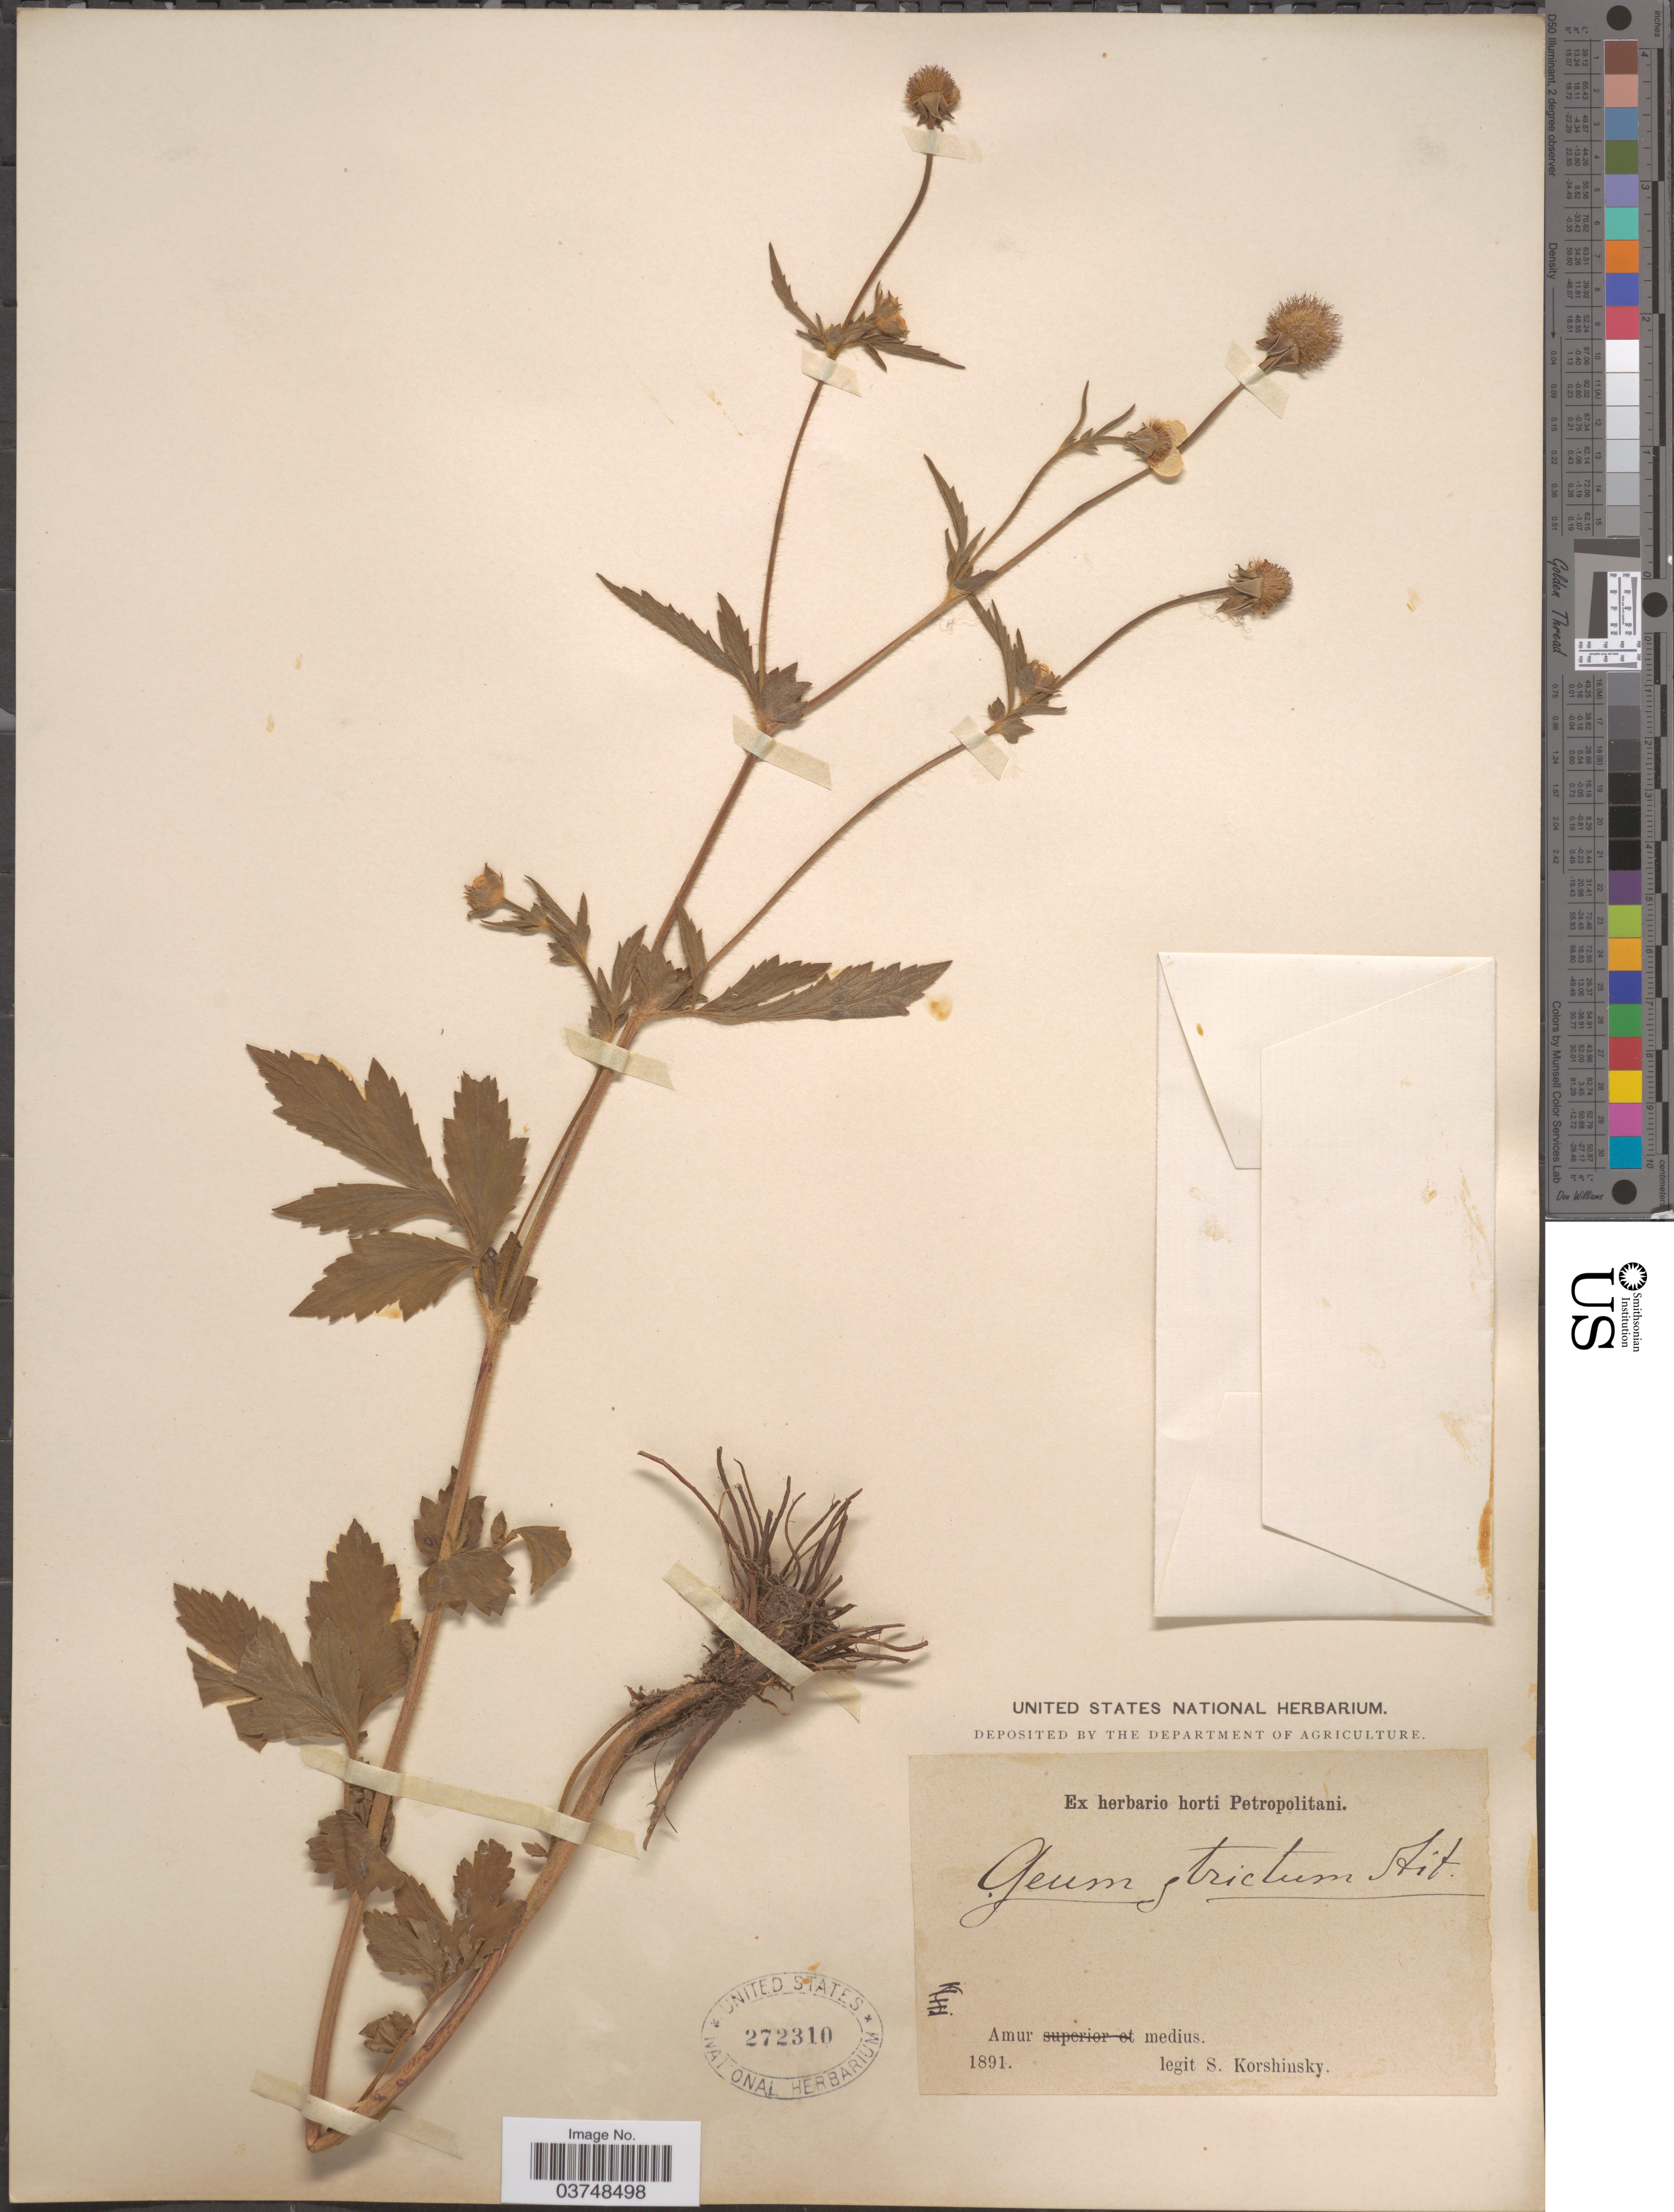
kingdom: Plantae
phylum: Tracheophyta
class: Magnoliopsida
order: Rosales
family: Rosaceae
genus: Geum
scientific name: Geum strictum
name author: Aiton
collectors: S. I. Korshinsky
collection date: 1891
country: Russian Federation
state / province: Amur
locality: Amur medius.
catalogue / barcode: US 272310